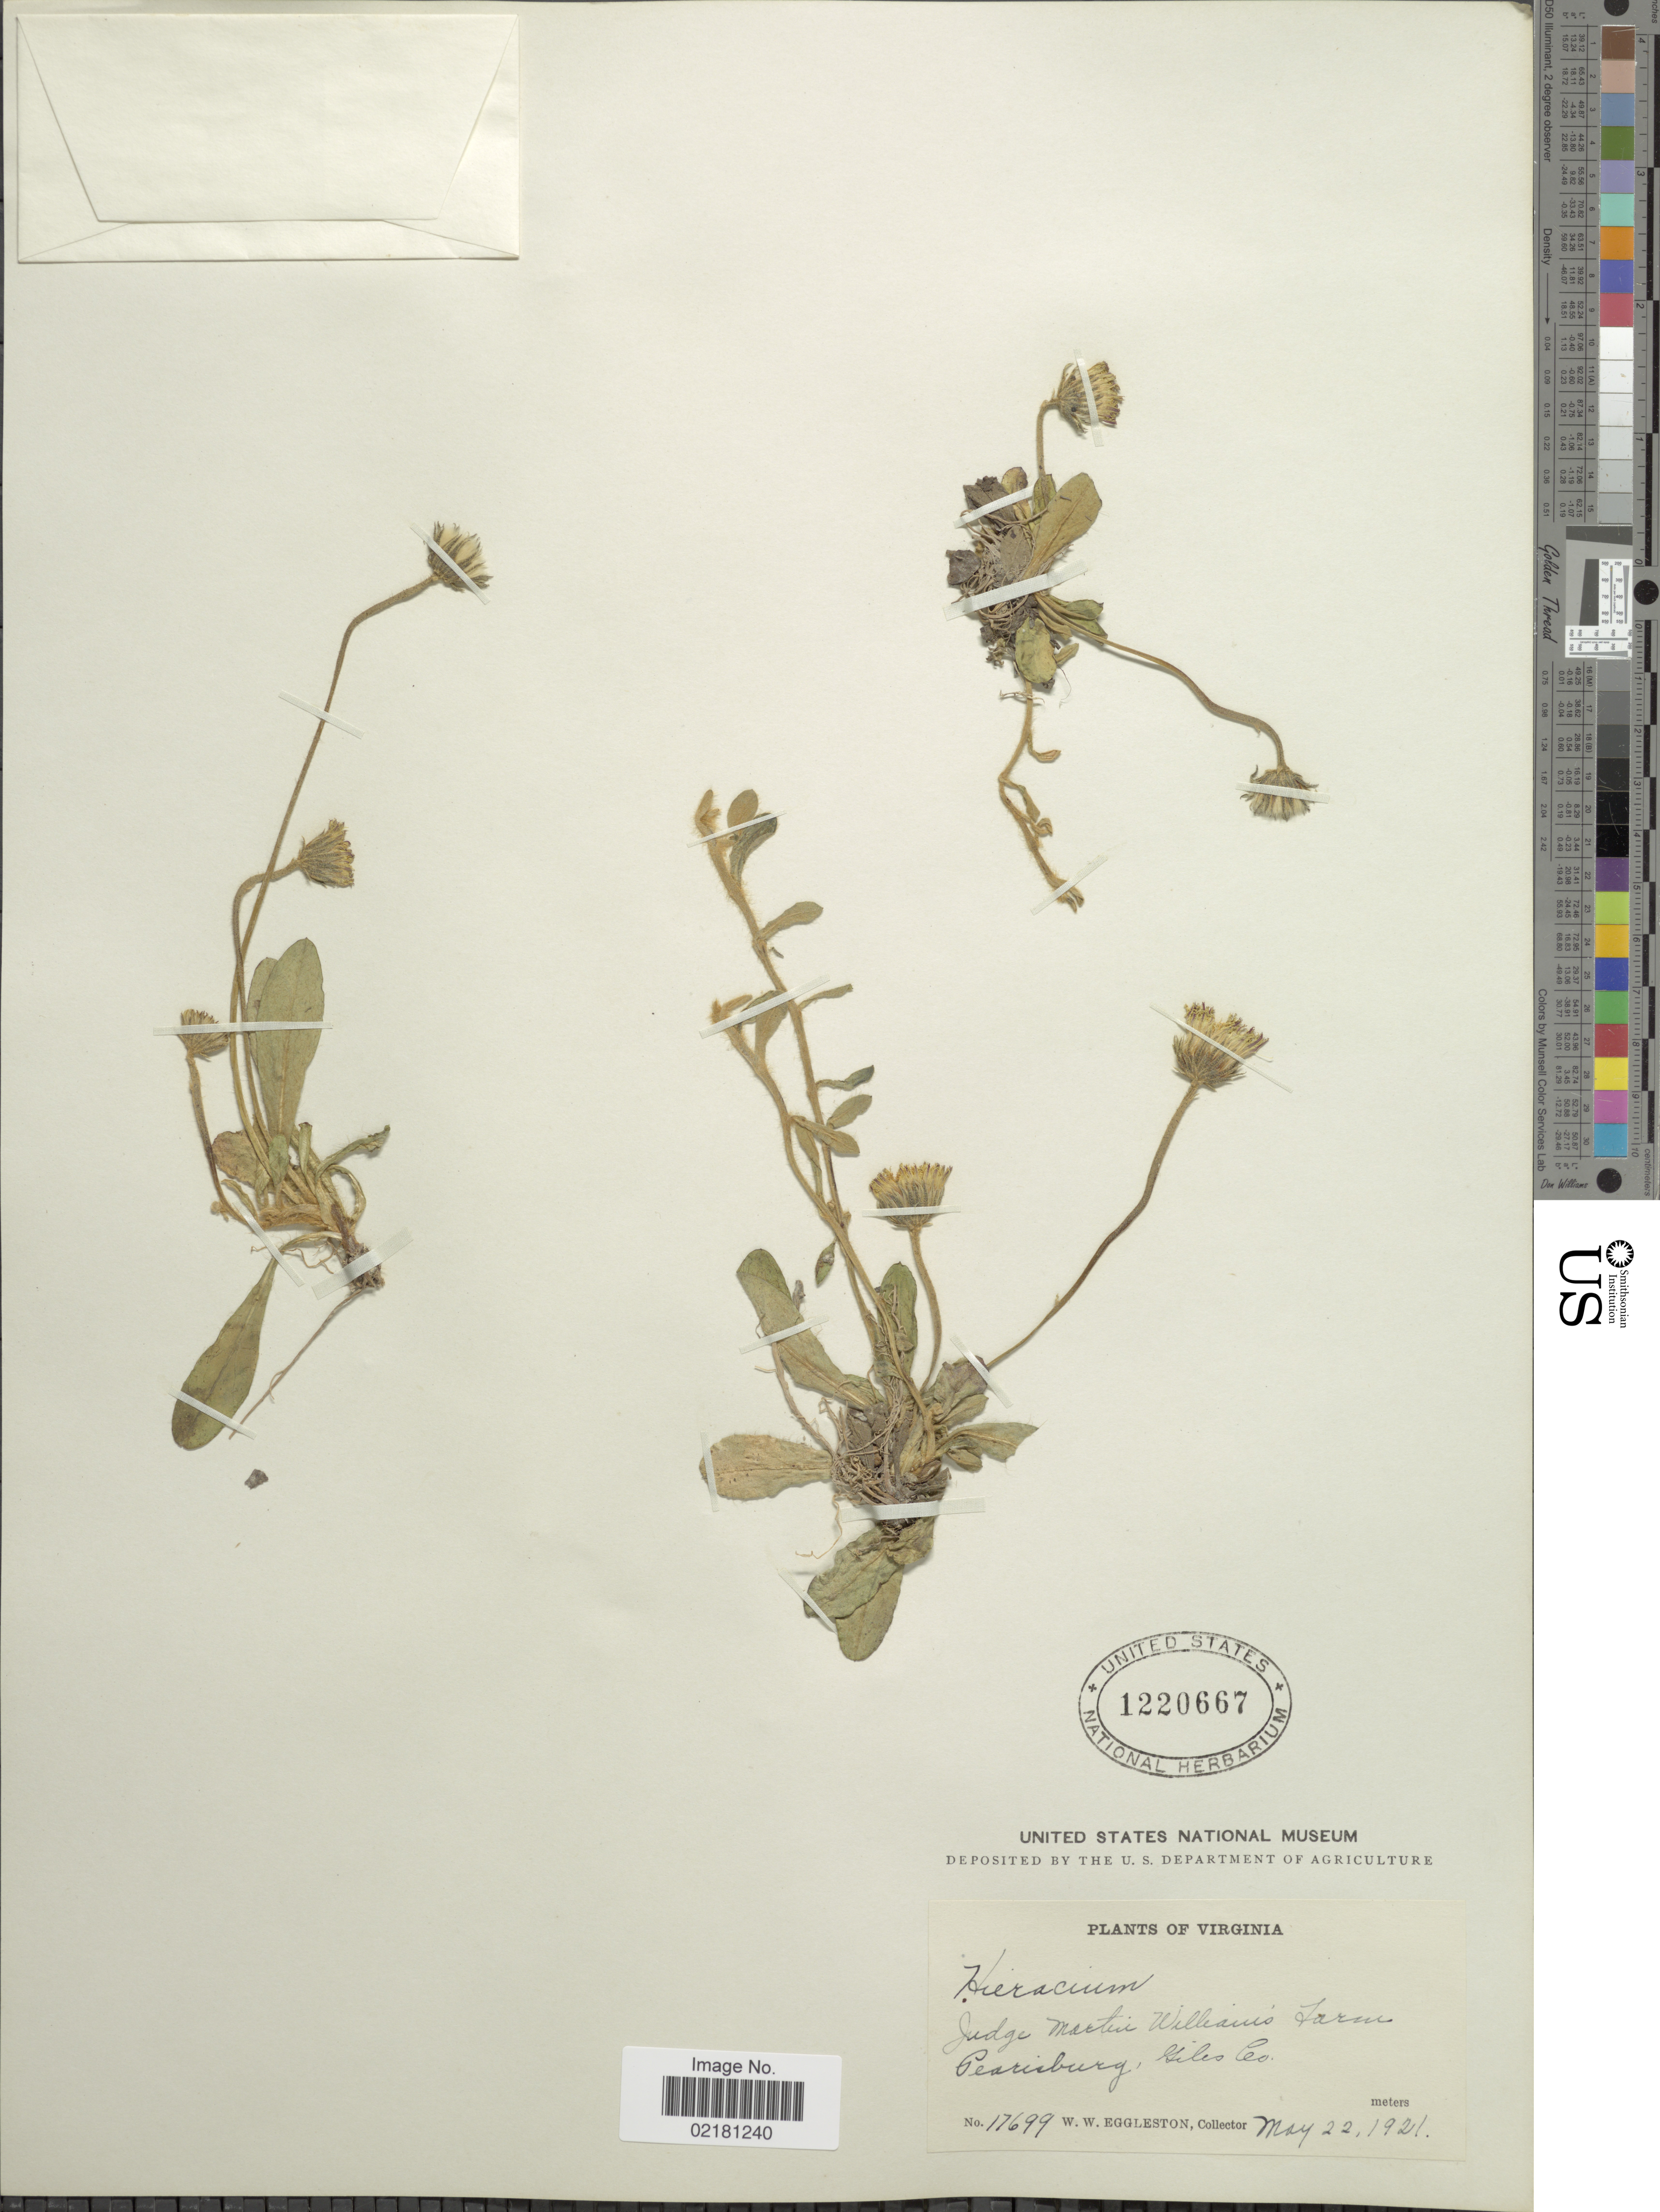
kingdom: Plantae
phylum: Tracheophyta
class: Magnoliopsida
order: Asterales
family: Asteraceae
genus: Hieracium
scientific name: Hieracium repandulare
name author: Druce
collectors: W. W. Eggleston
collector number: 17699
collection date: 1921-05-22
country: United States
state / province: Virginia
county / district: Giles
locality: Judge Martin William's Farm, Pearisburg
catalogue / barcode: US 1220667